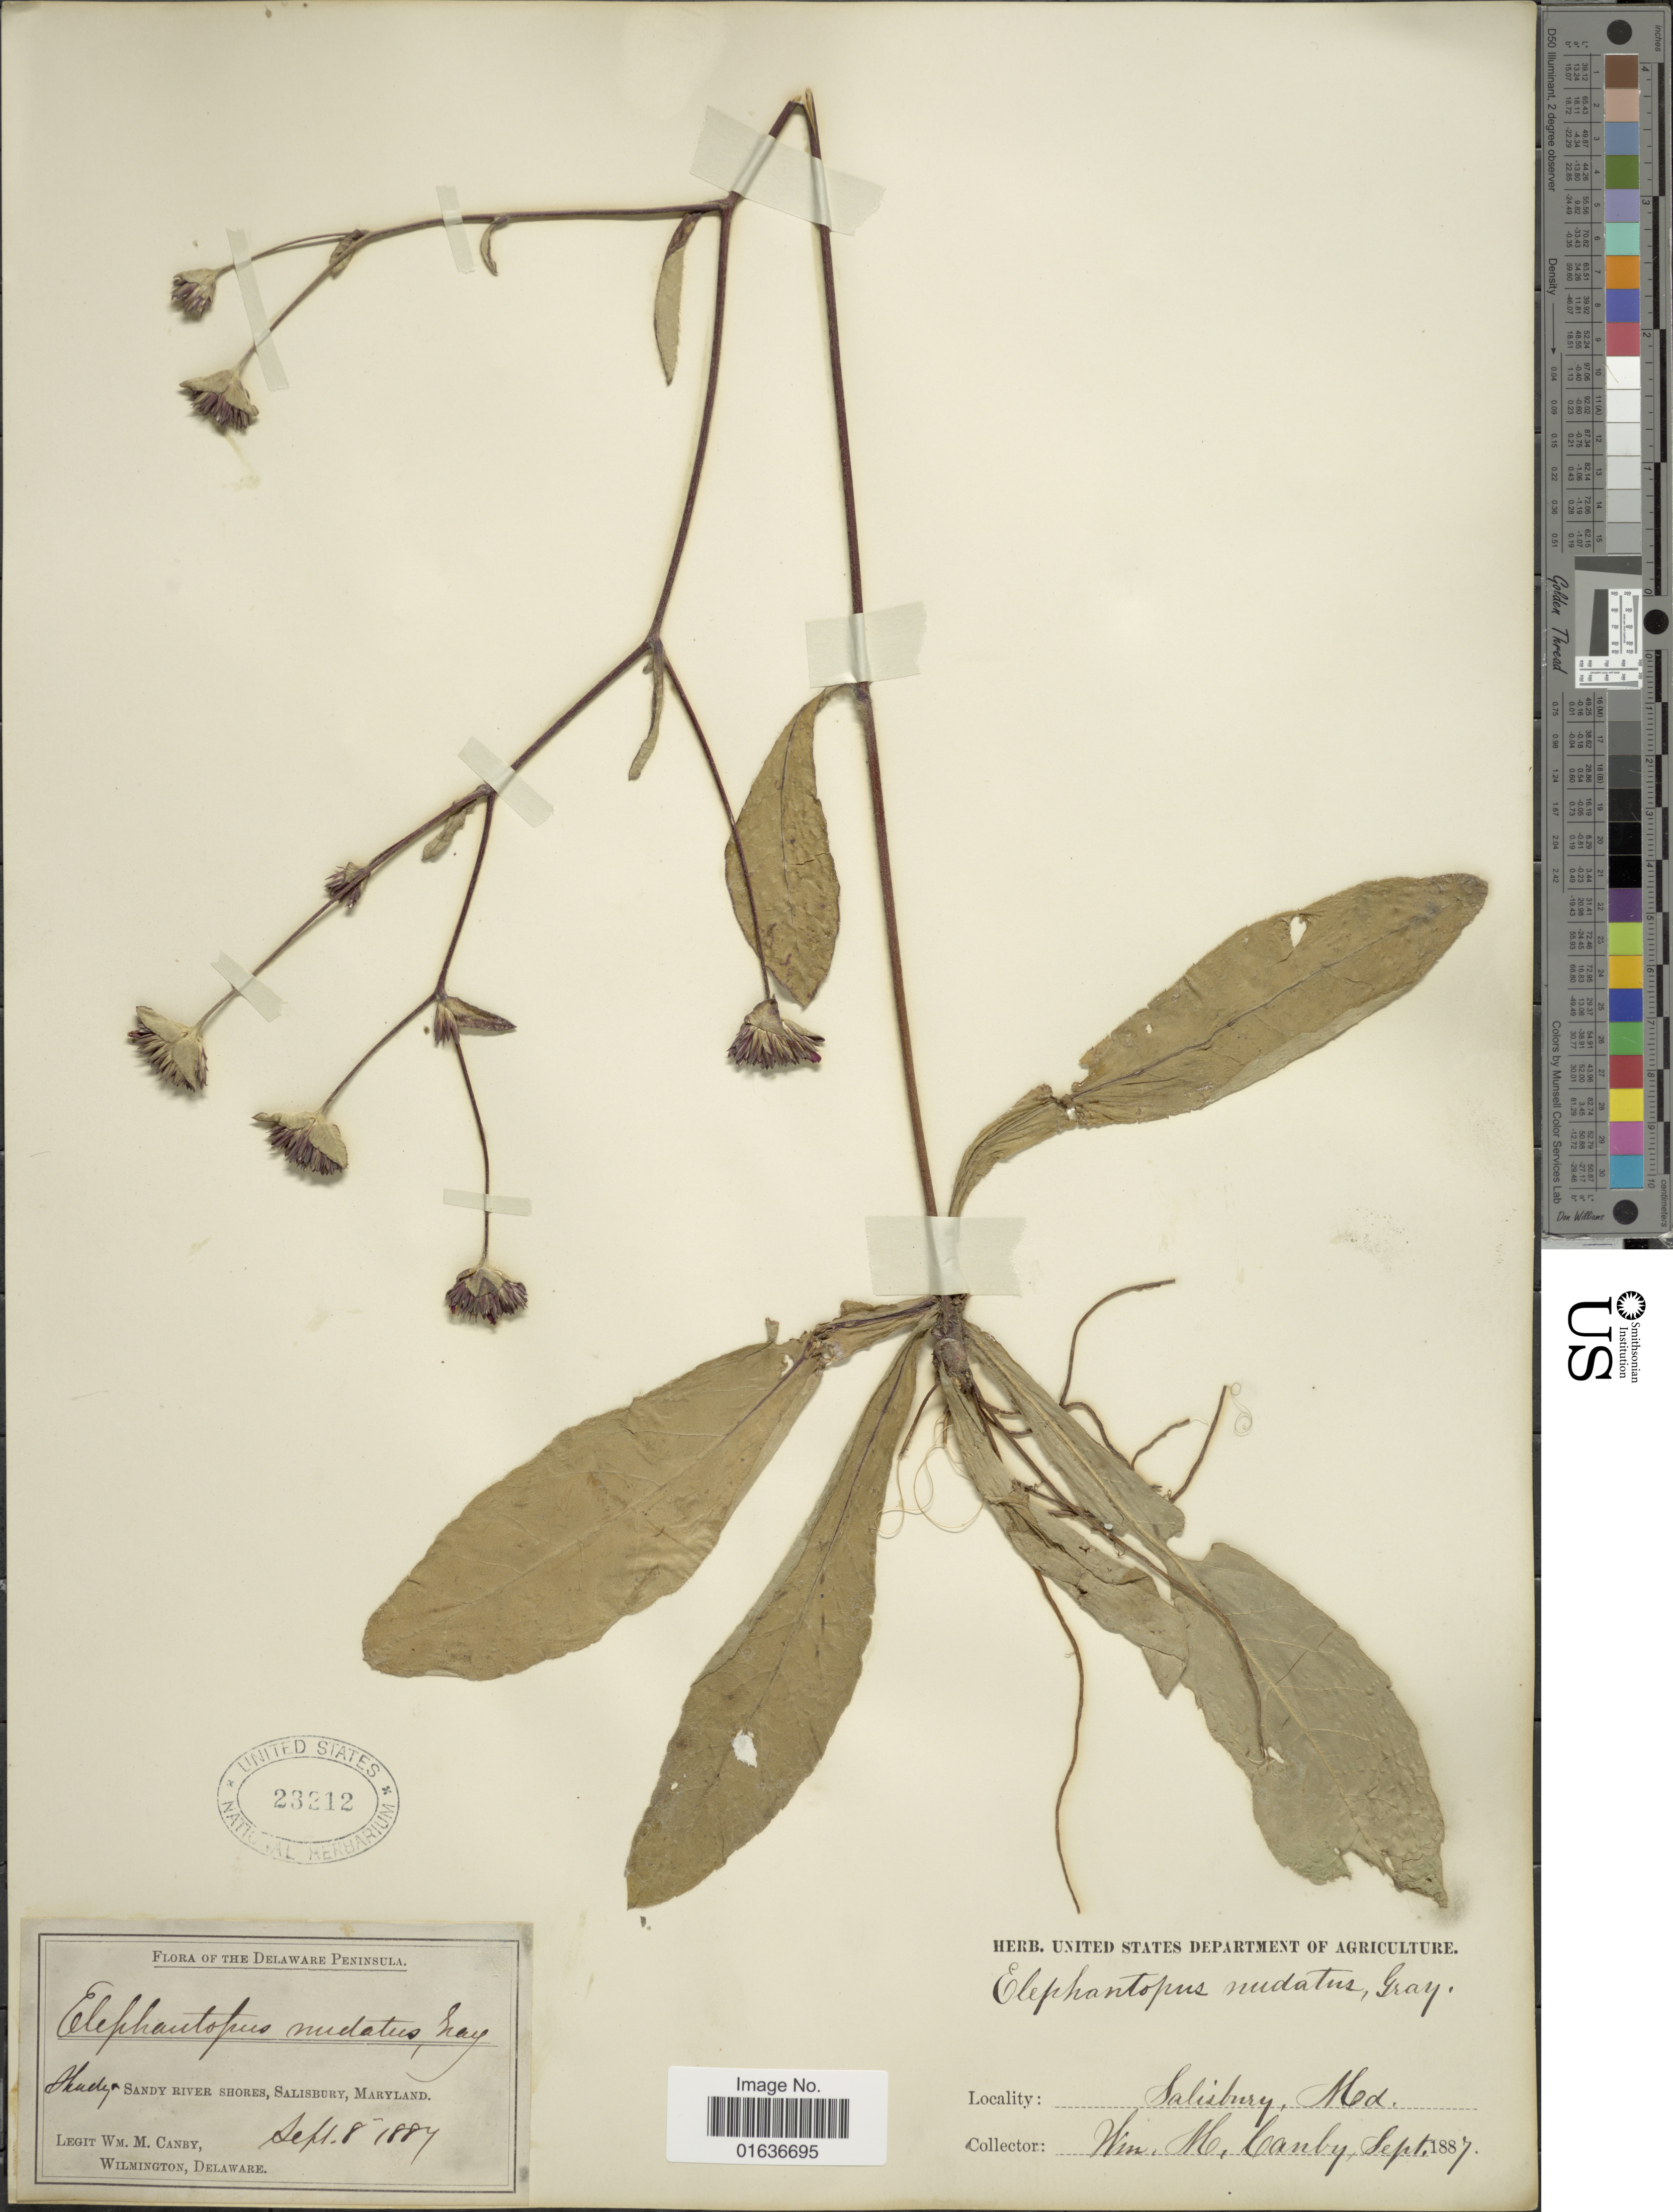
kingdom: Plantae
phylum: Tracheophyta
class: Magnoliopsida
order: Asterales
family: Asteraceae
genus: Elephantopus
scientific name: Elephantopus nudatus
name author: A. Gray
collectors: W. M. Canby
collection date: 1887-09-08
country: United States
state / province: Maryland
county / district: Wicomico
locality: Delaware Peninsula, Shady, Sandy River Shores, Salisbury, Maryland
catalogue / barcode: US 23212